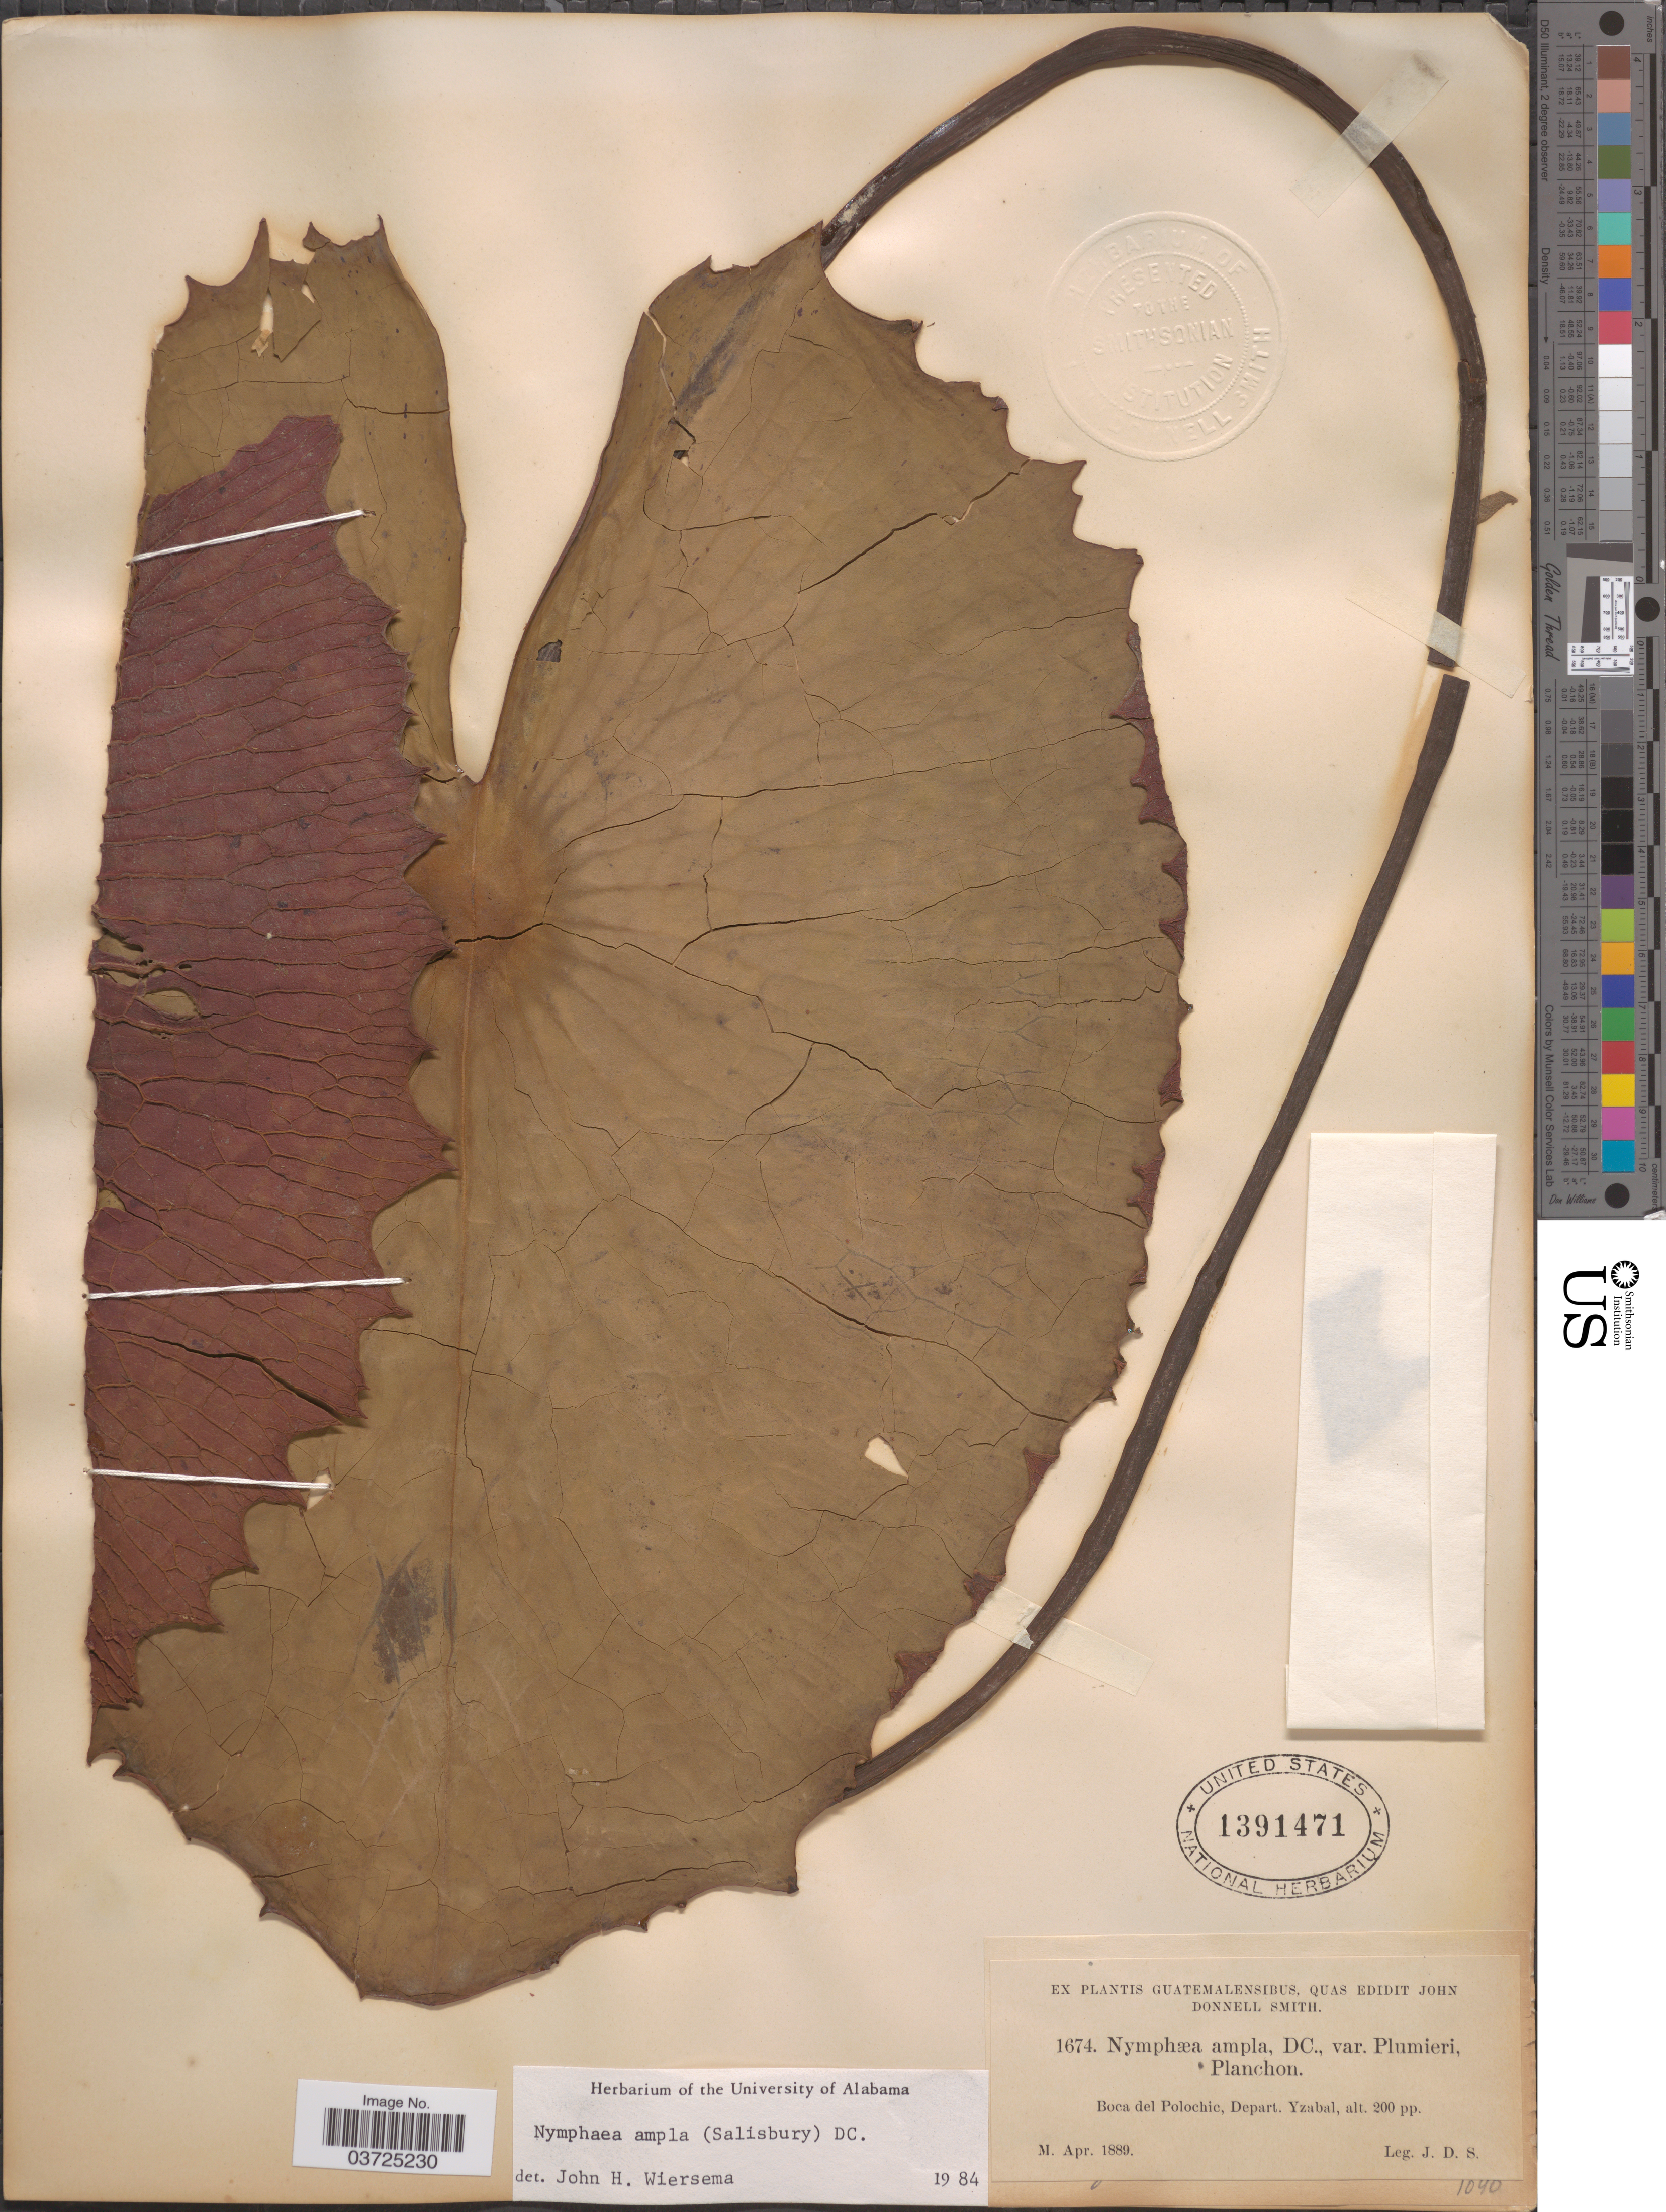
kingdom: Plantae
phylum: Tracheophyta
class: Magnoliopsida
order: Nymphaeales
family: Nymphaeaceae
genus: Nymphaea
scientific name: Nymphaea ampla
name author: (Salisb.) DC.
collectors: J. Donnell Smith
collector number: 1674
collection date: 1889-04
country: Guatemala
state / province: Izabal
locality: Boca del Polochic, Depart. Yzabal.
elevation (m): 61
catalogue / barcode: US 1391471